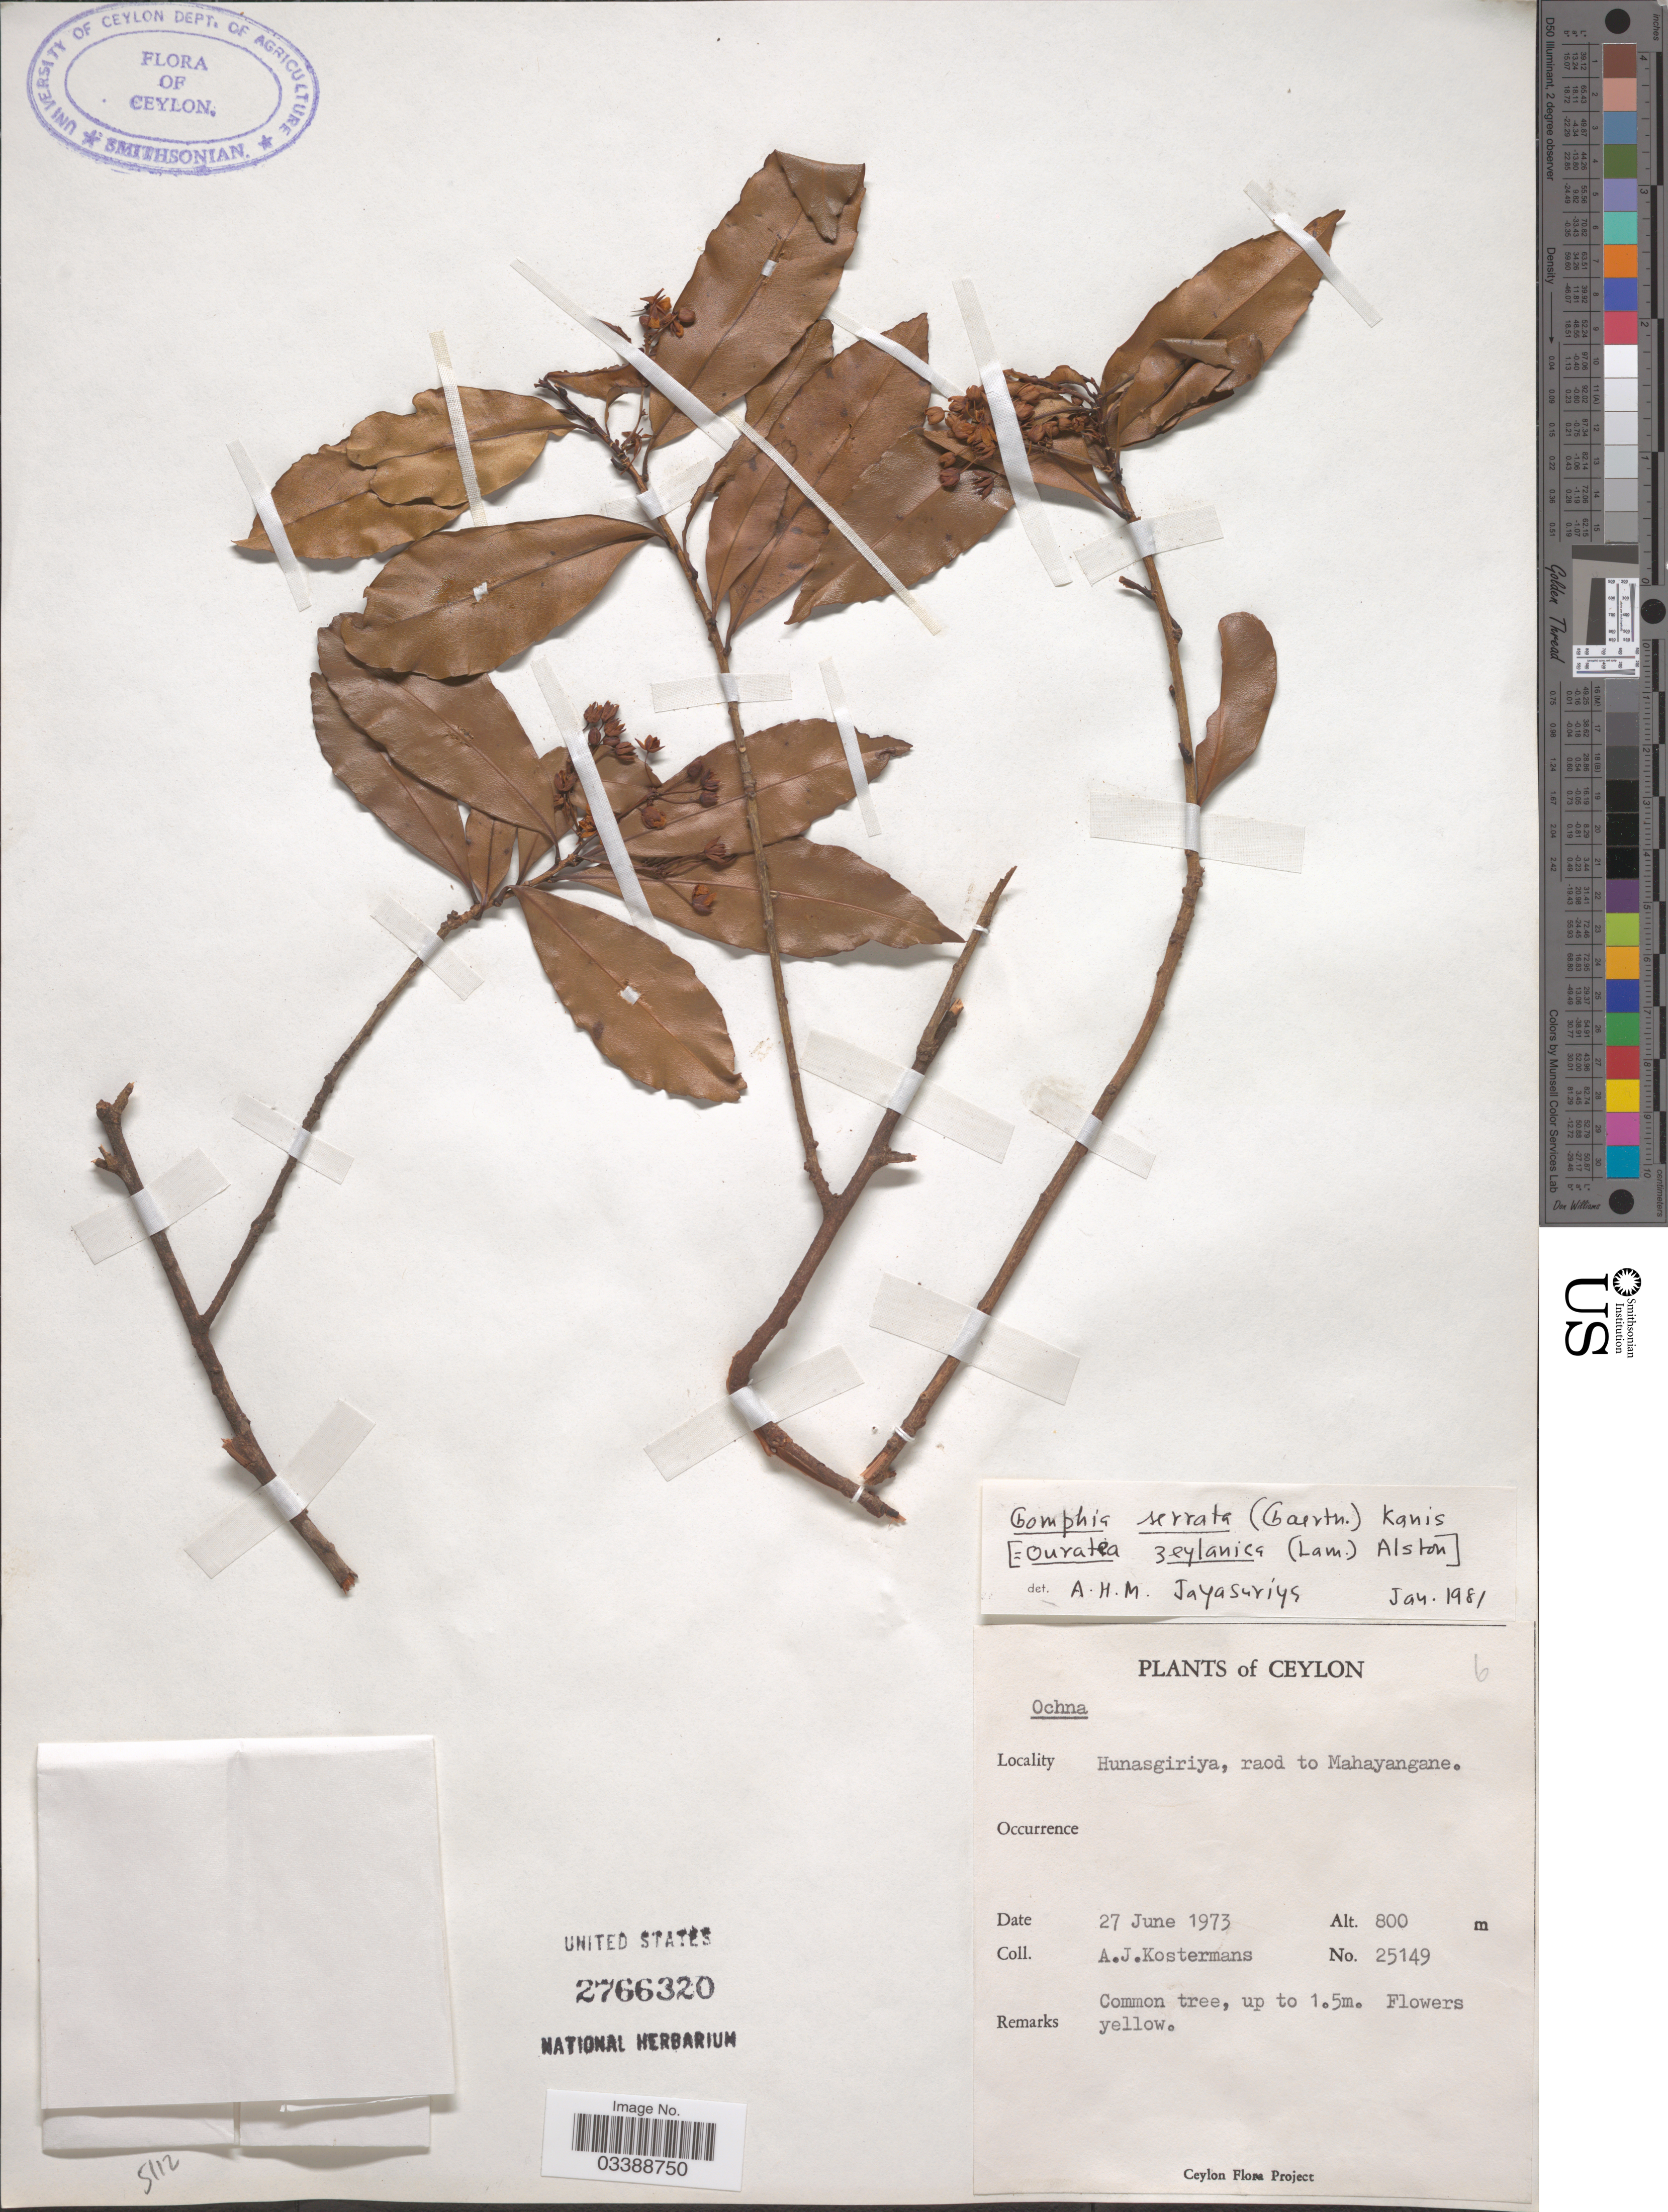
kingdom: Plantae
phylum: Tracheophyta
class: Magnoliopsida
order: Malpighiales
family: Ochnaceae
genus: Campylospermum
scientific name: Campylospermum serratum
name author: (Gaertn.) Bittrich & M.C.E. Amaral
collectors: A. J. G. Kostermans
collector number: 25149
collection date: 1973-06-27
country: Sri Lanka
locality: Ceylon. Hunasgiriya, road to Mahayangane.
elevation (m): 800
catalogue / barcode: US 2766320